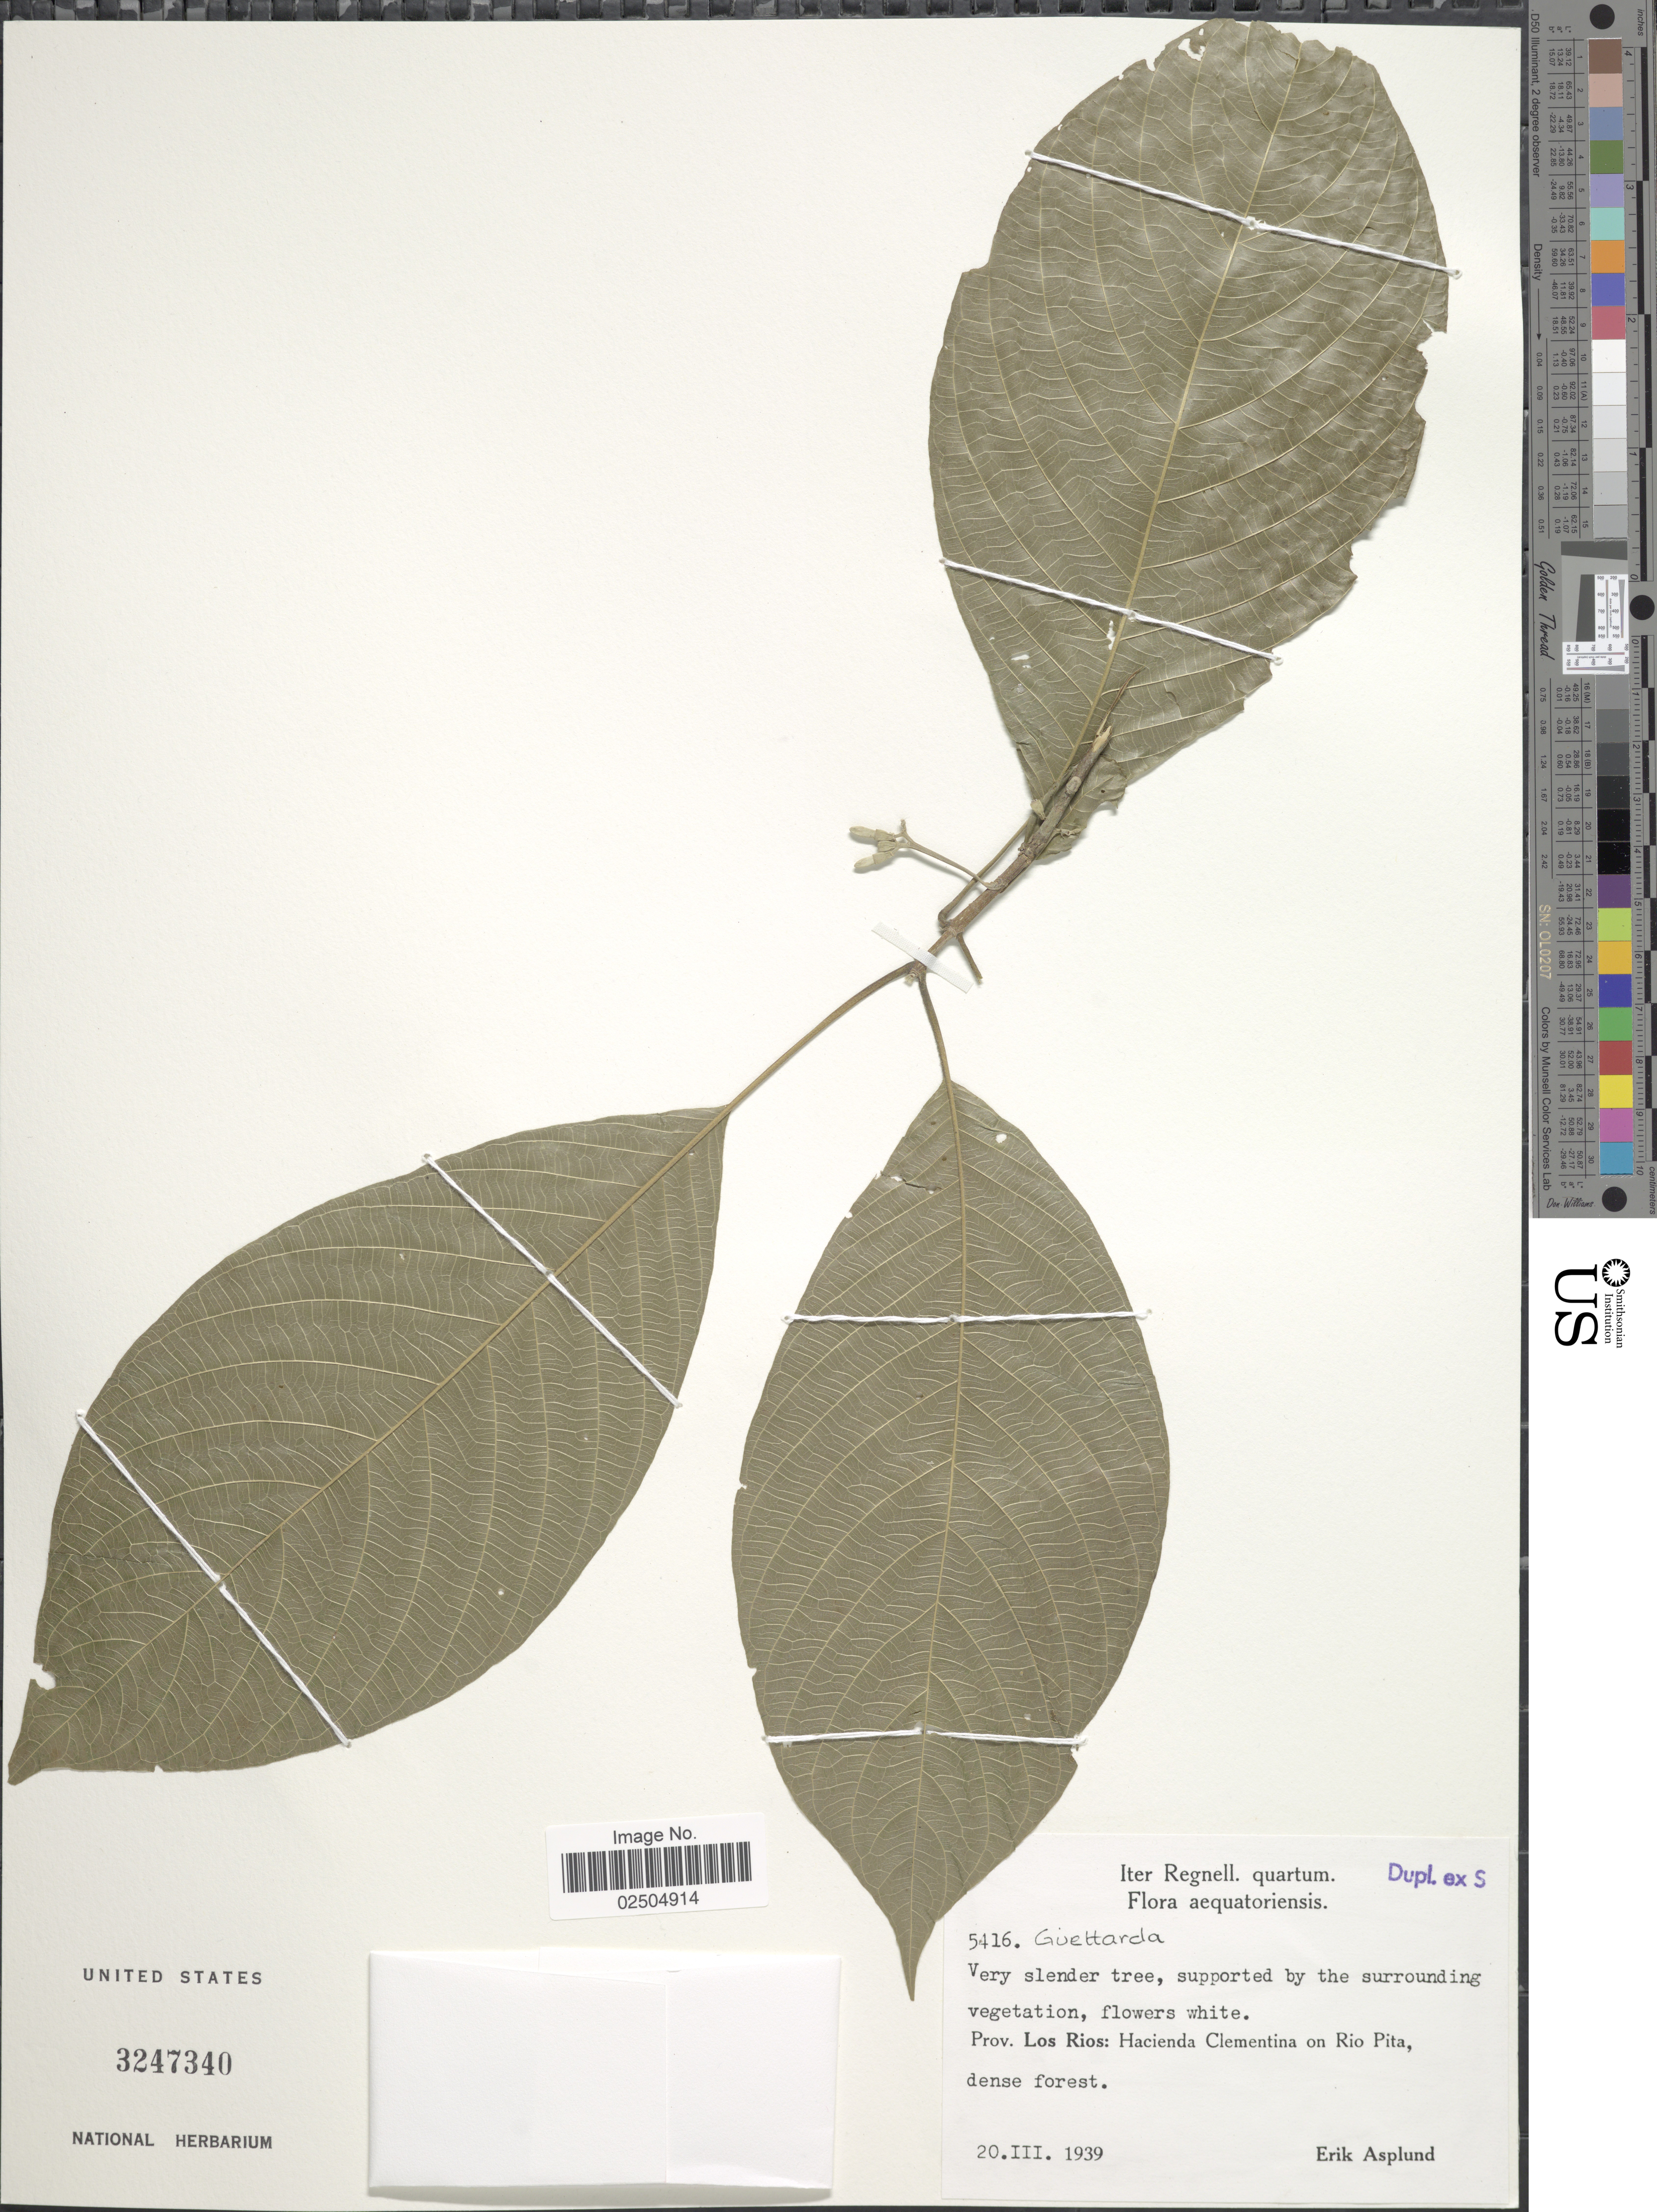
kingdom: Plantae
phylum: Tracheophyta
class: Magnoliopsida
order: Gentianales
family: Rubiaceae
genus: Guettarda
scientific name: Guettarda sp.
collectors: E. Asplund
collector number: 5416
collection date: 1939-03-20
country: Ecuador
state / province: Los Ríos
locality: Prov. Los Rios: Hacienda Clementina on Rio Pita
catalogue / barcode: US 3247340